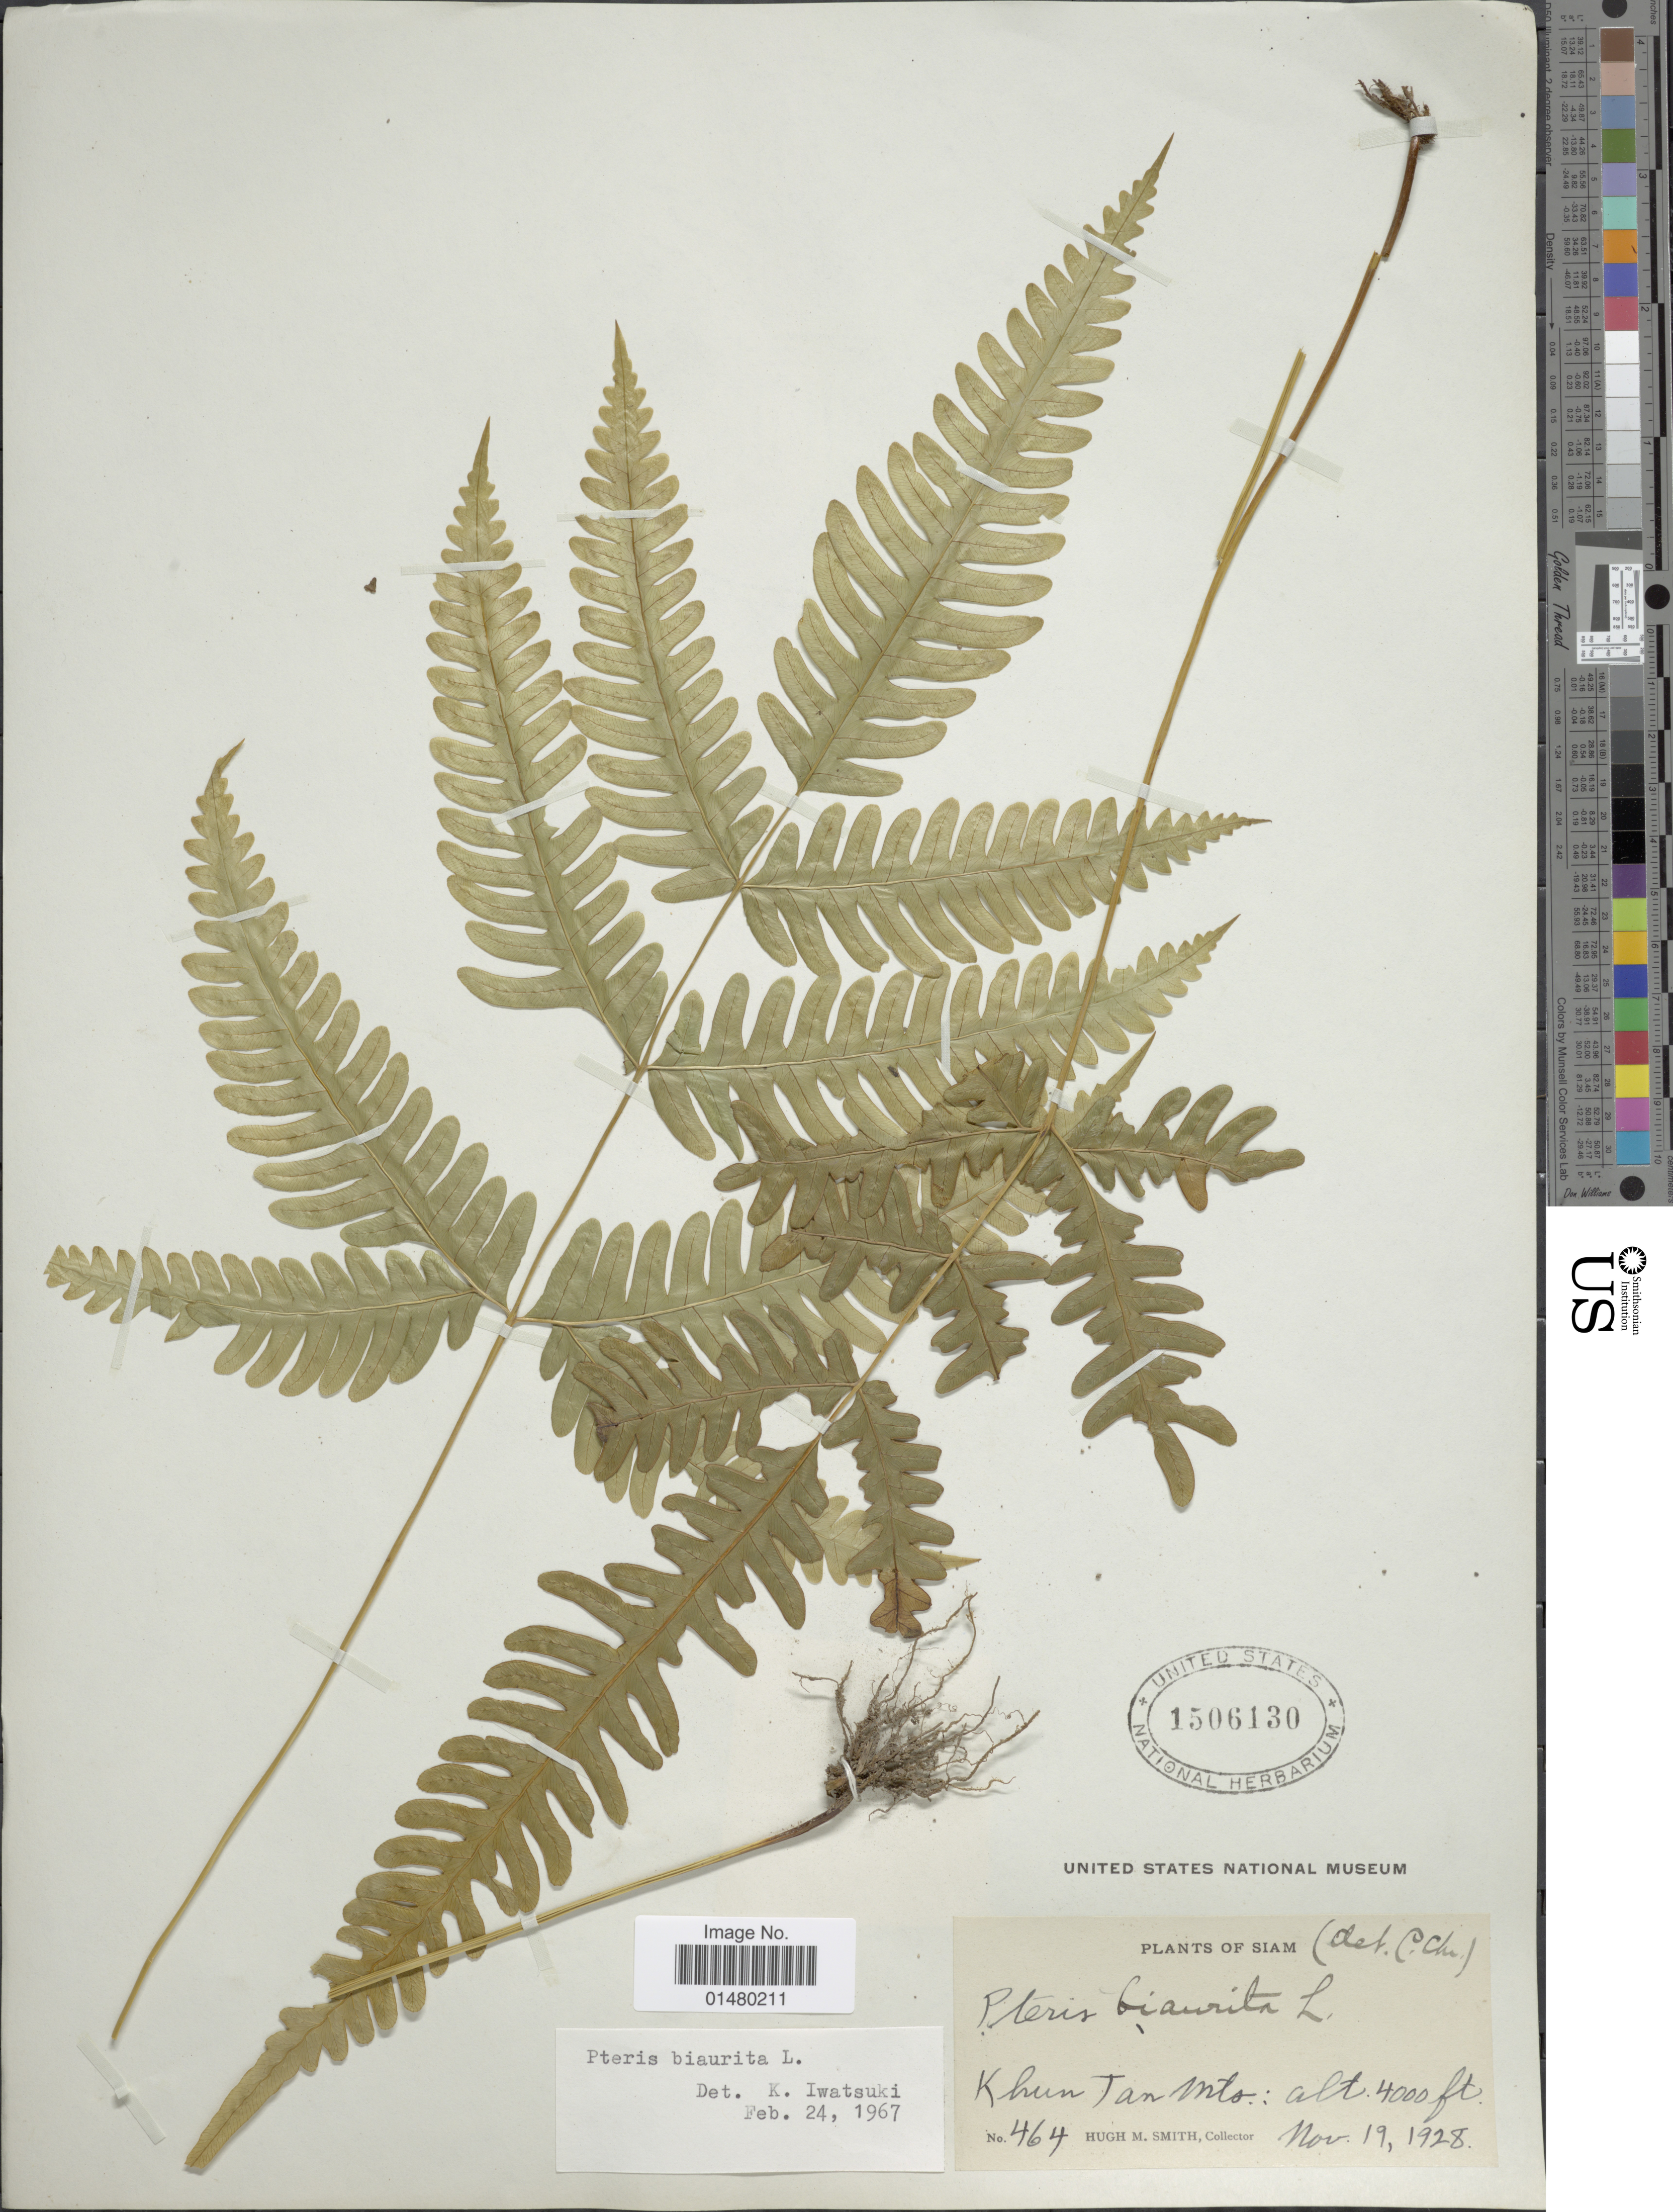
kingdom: Plantae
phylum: Tracheophyta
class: Polypodiopsida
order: Polypodiales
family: Pteridaceae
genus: Pteris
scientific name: Pteris biaurita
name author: L.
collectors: H. M. Smith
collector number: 464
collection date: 1928-11-19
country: Thailand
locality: Siam, Khun Tan Mts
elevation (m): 1219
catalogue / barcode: US 1506130